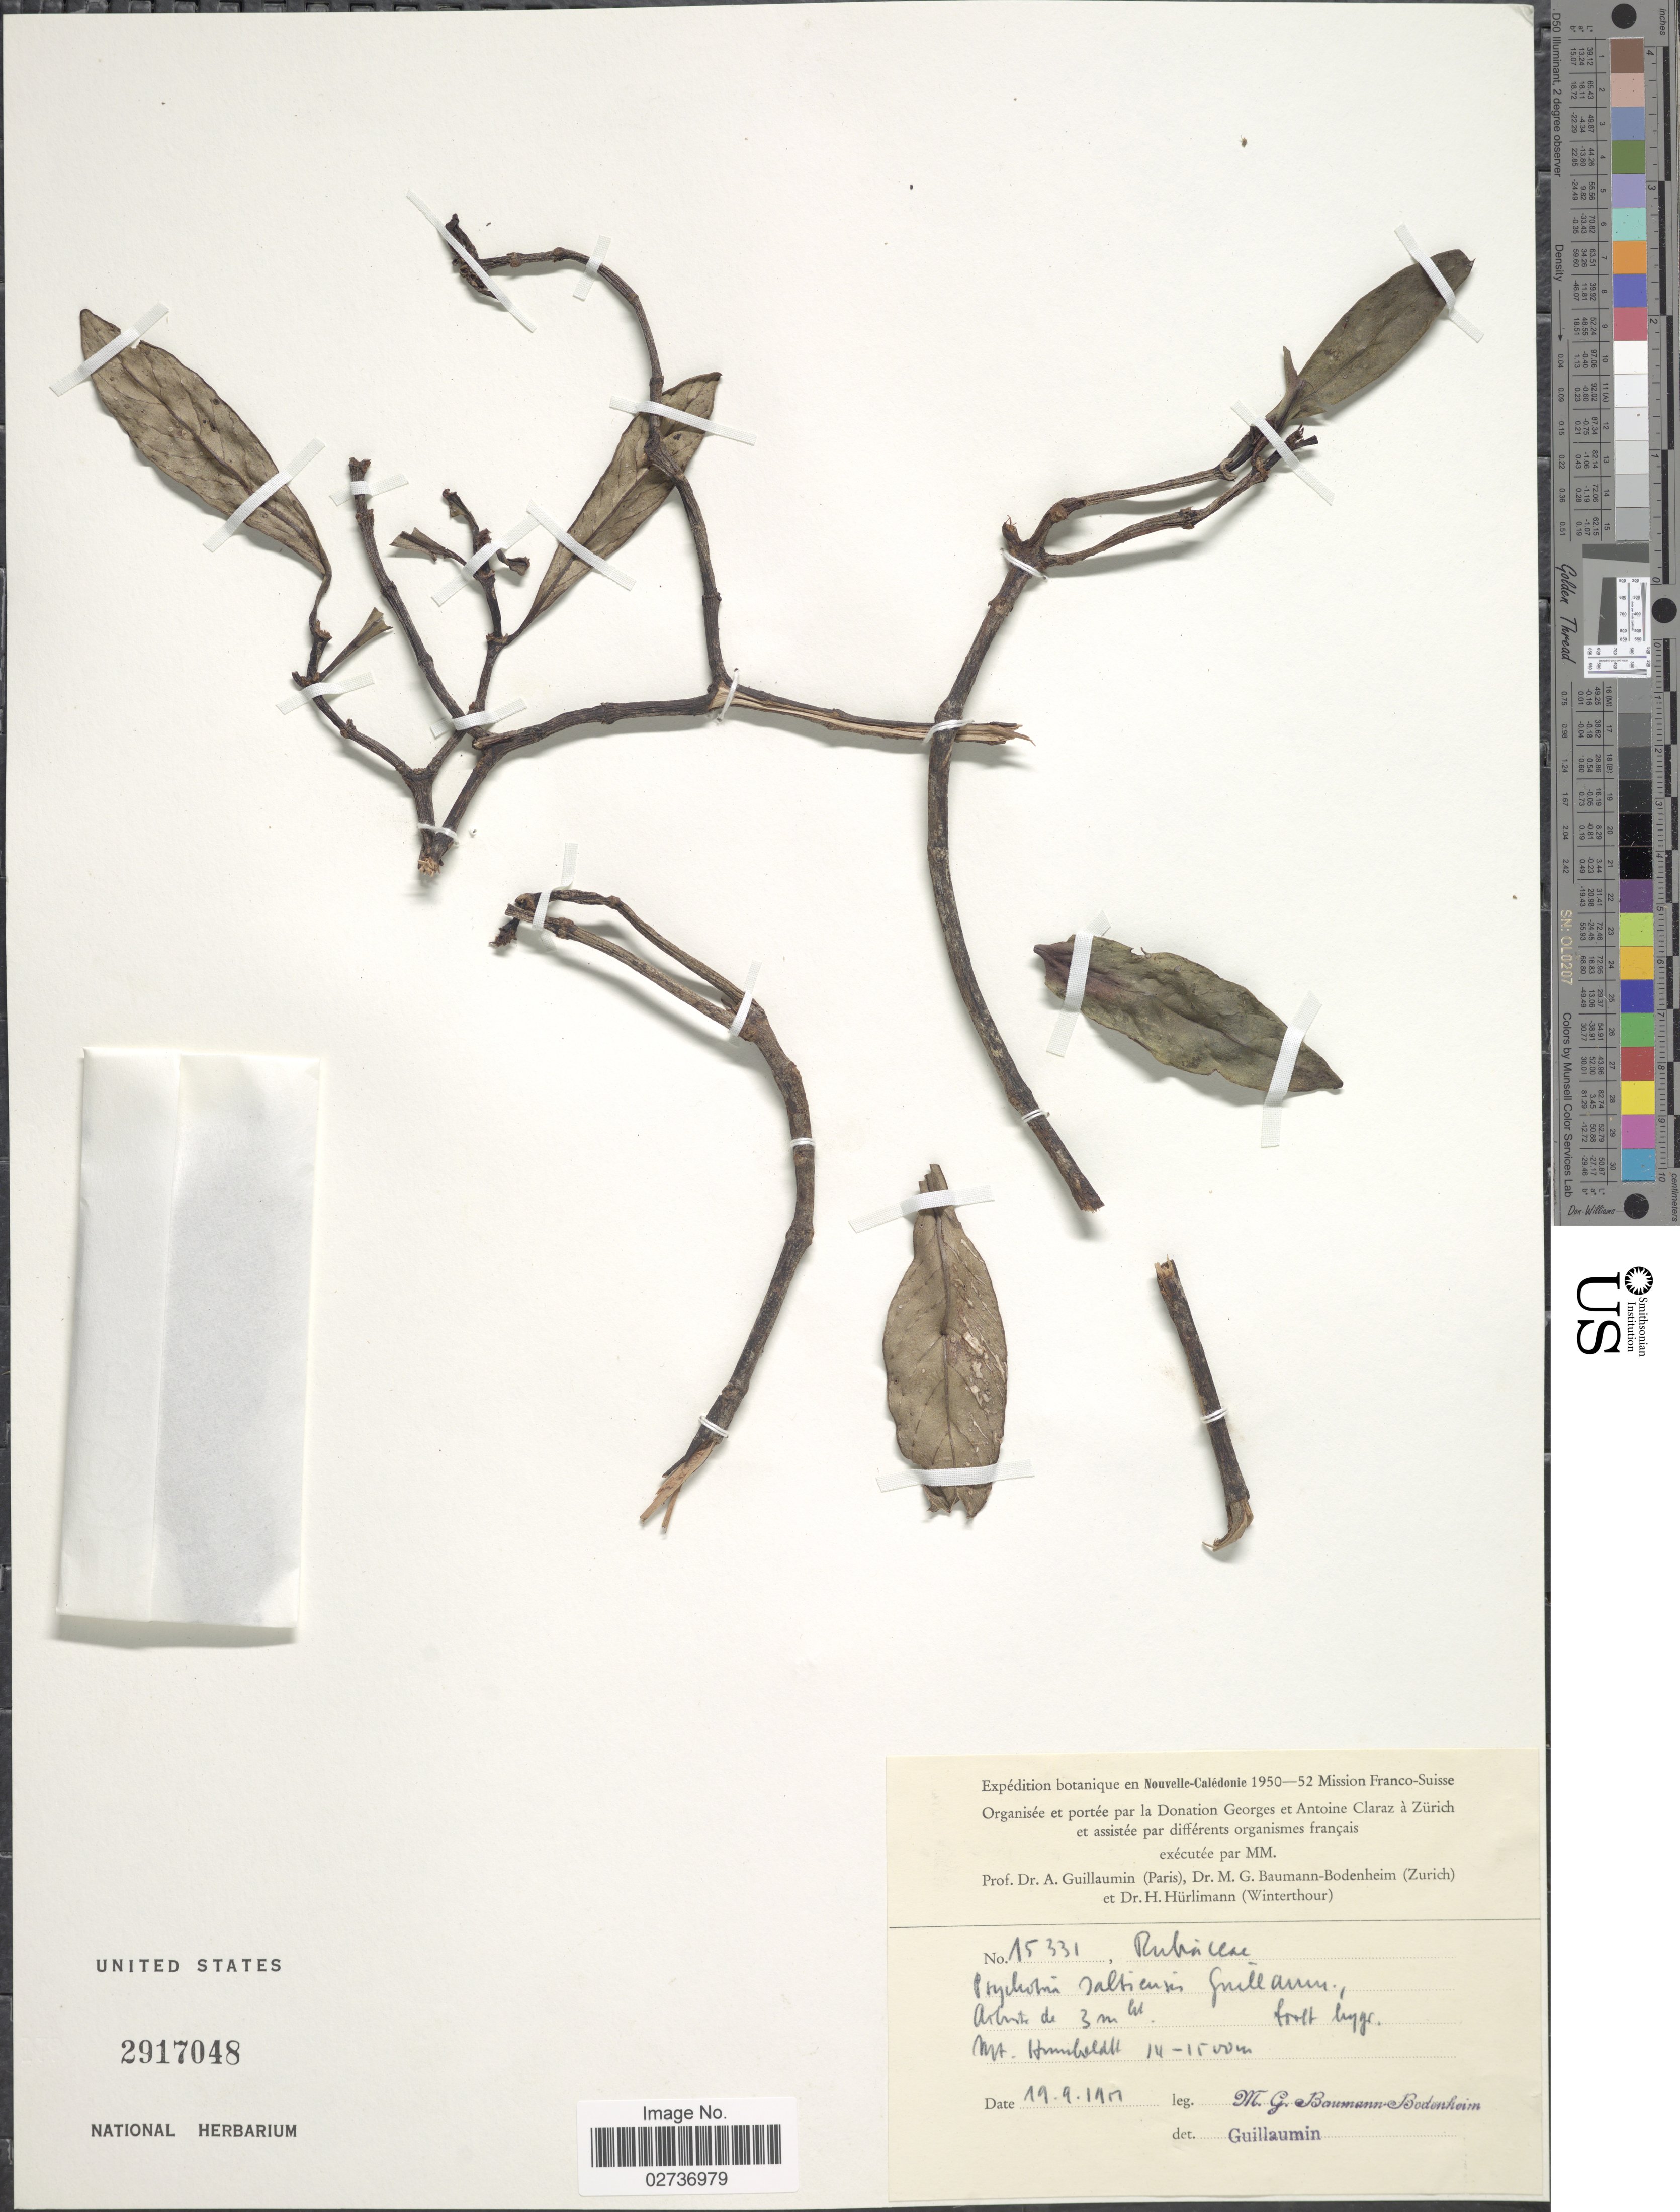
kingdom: Plantae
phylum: Tracheophyta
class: Magnoliopsida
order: Gentianales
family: Rubiaceae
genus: Psychotria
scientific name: Psychotria saltiensis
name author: (S. Moore) Guillaumin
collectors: M. G. Baumann-Bodenheim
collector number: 15331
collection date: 1951-09-19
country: New Caledonia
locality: Mt. Humboldt [interpreted]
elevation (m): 1400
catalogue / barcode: US 2917048